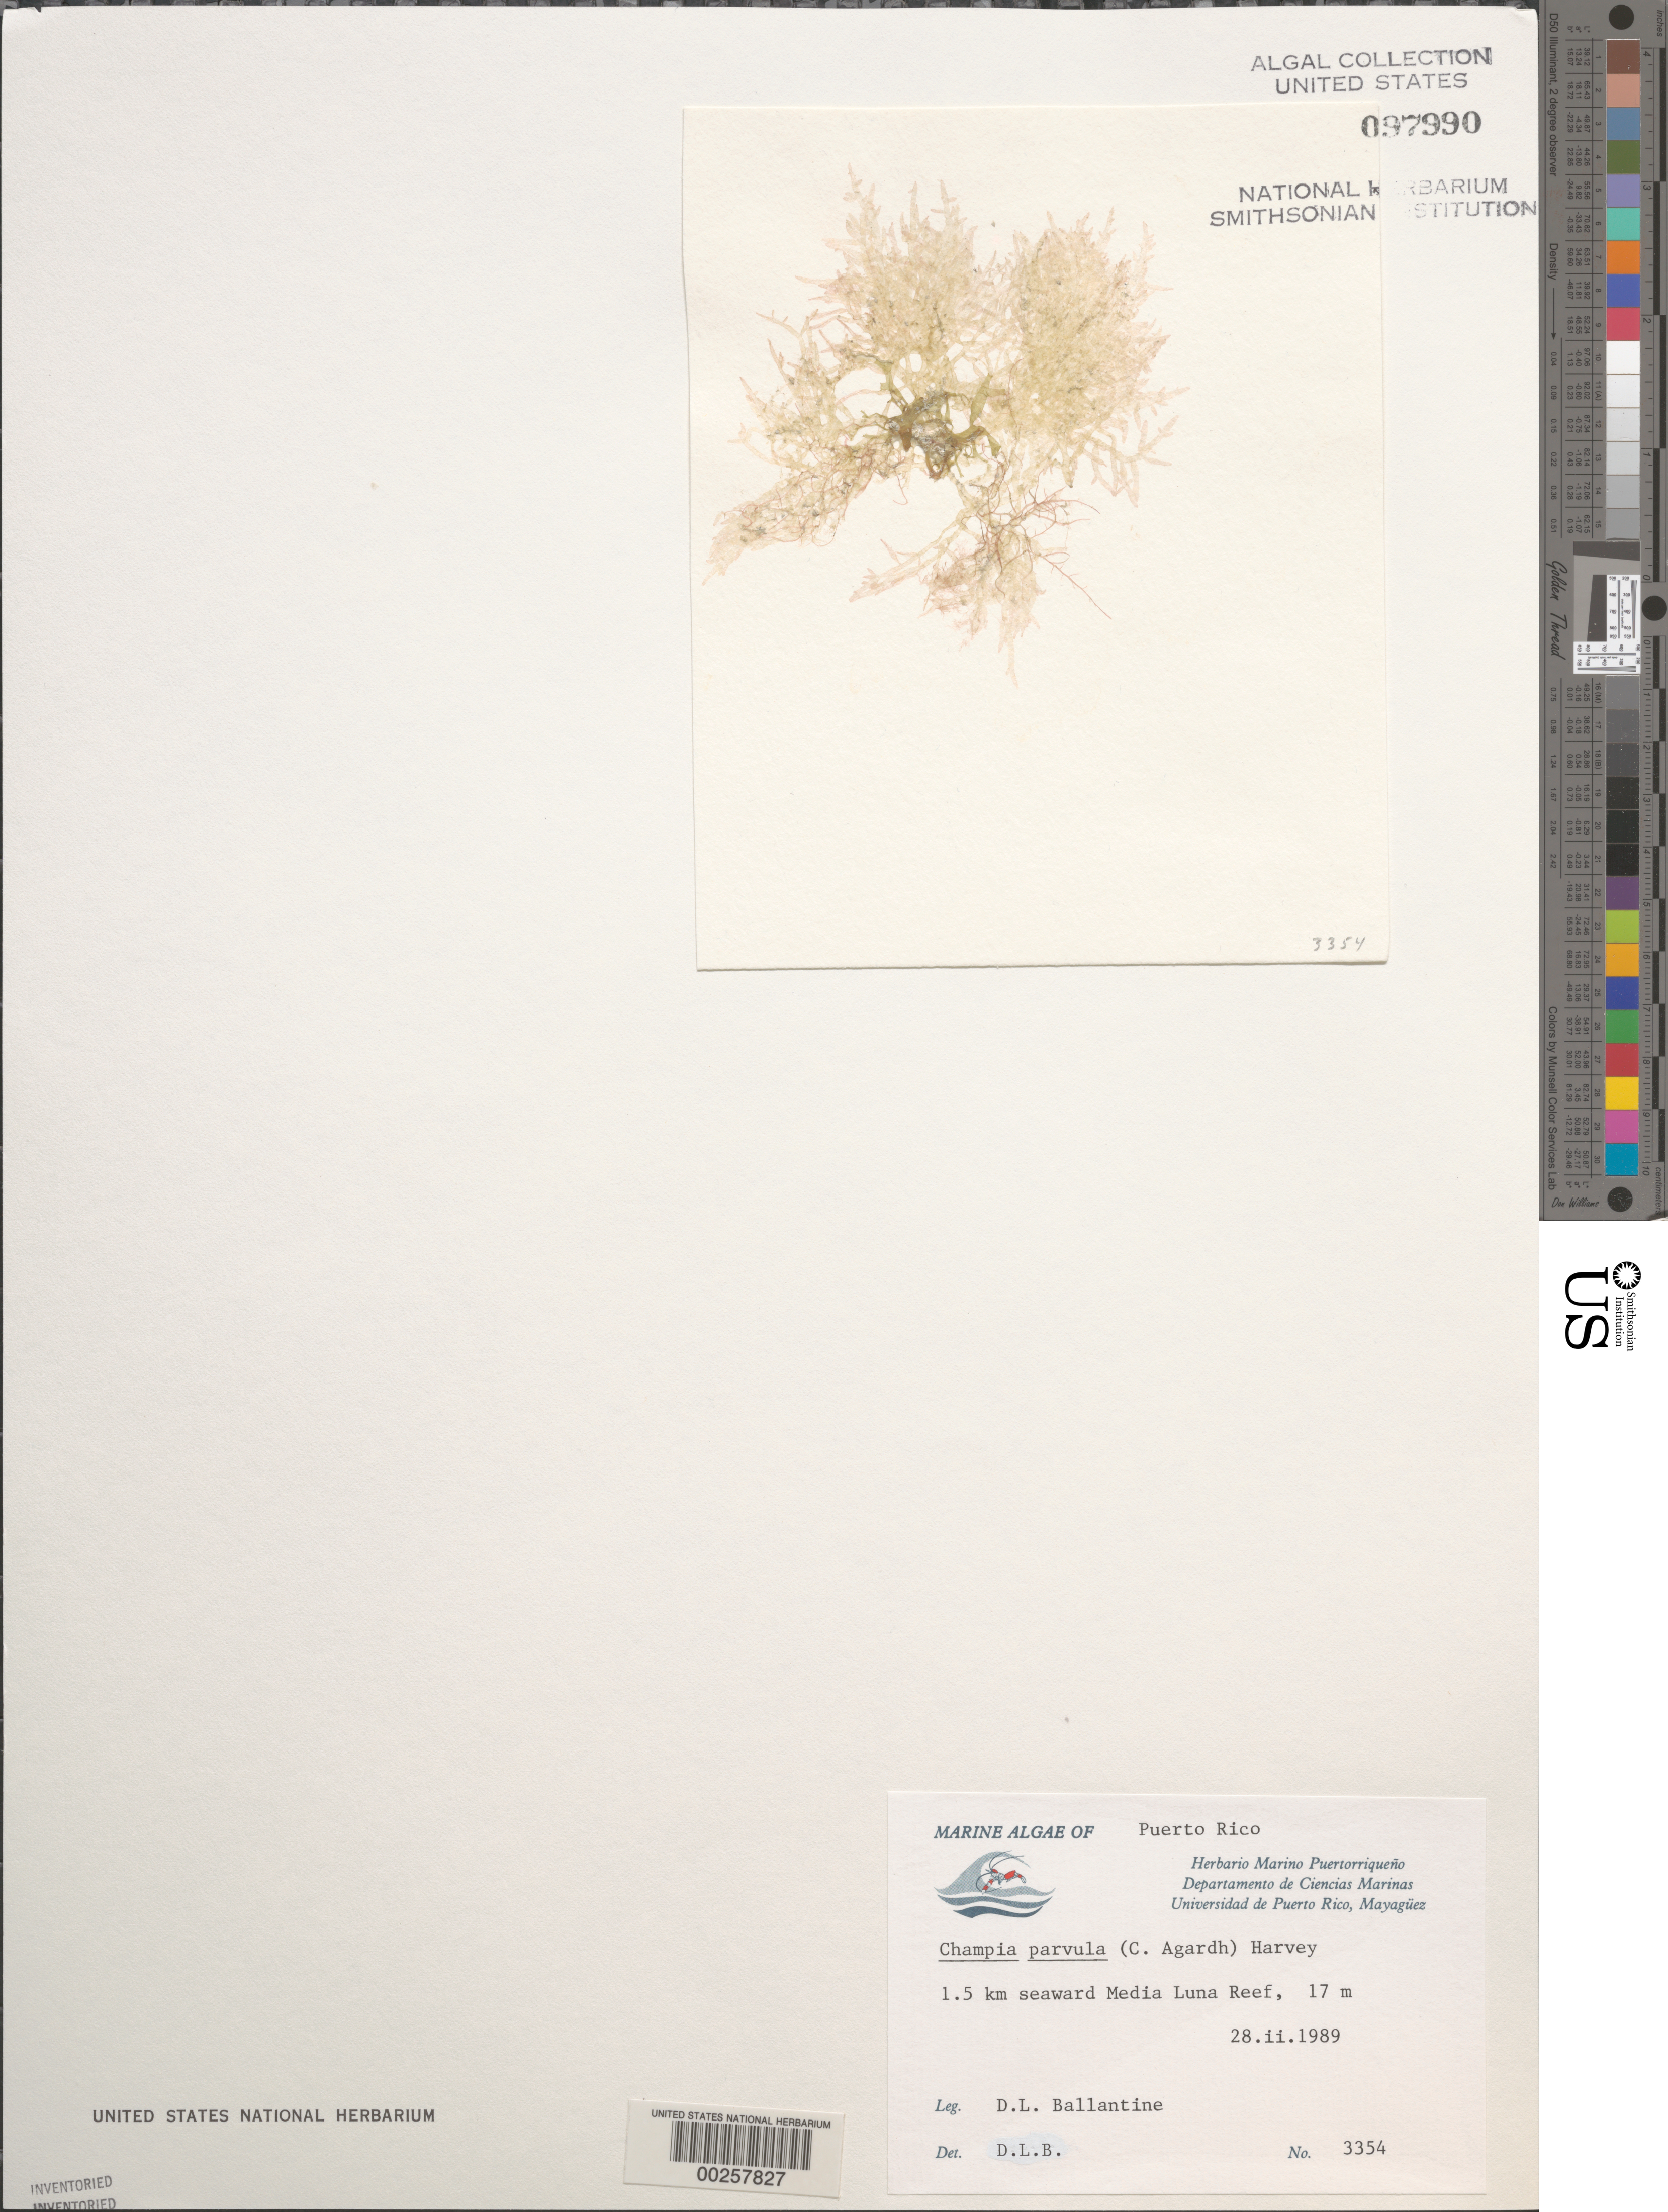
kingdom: Plantae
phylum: Rhodophyta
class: Florideophyceae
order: Rhodymeniales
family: Champiaceae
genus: Champia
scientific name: Champia parvula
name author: (C. Agardh) Harv.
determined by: Ballantine, D. L.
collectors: D.L. Ballantine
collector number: DLB 3354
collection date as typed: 28 Feb 1989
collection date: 1989-02-28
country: Puerto Rico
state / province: Lajas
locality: Media Luna Reef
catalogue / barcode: US 97990